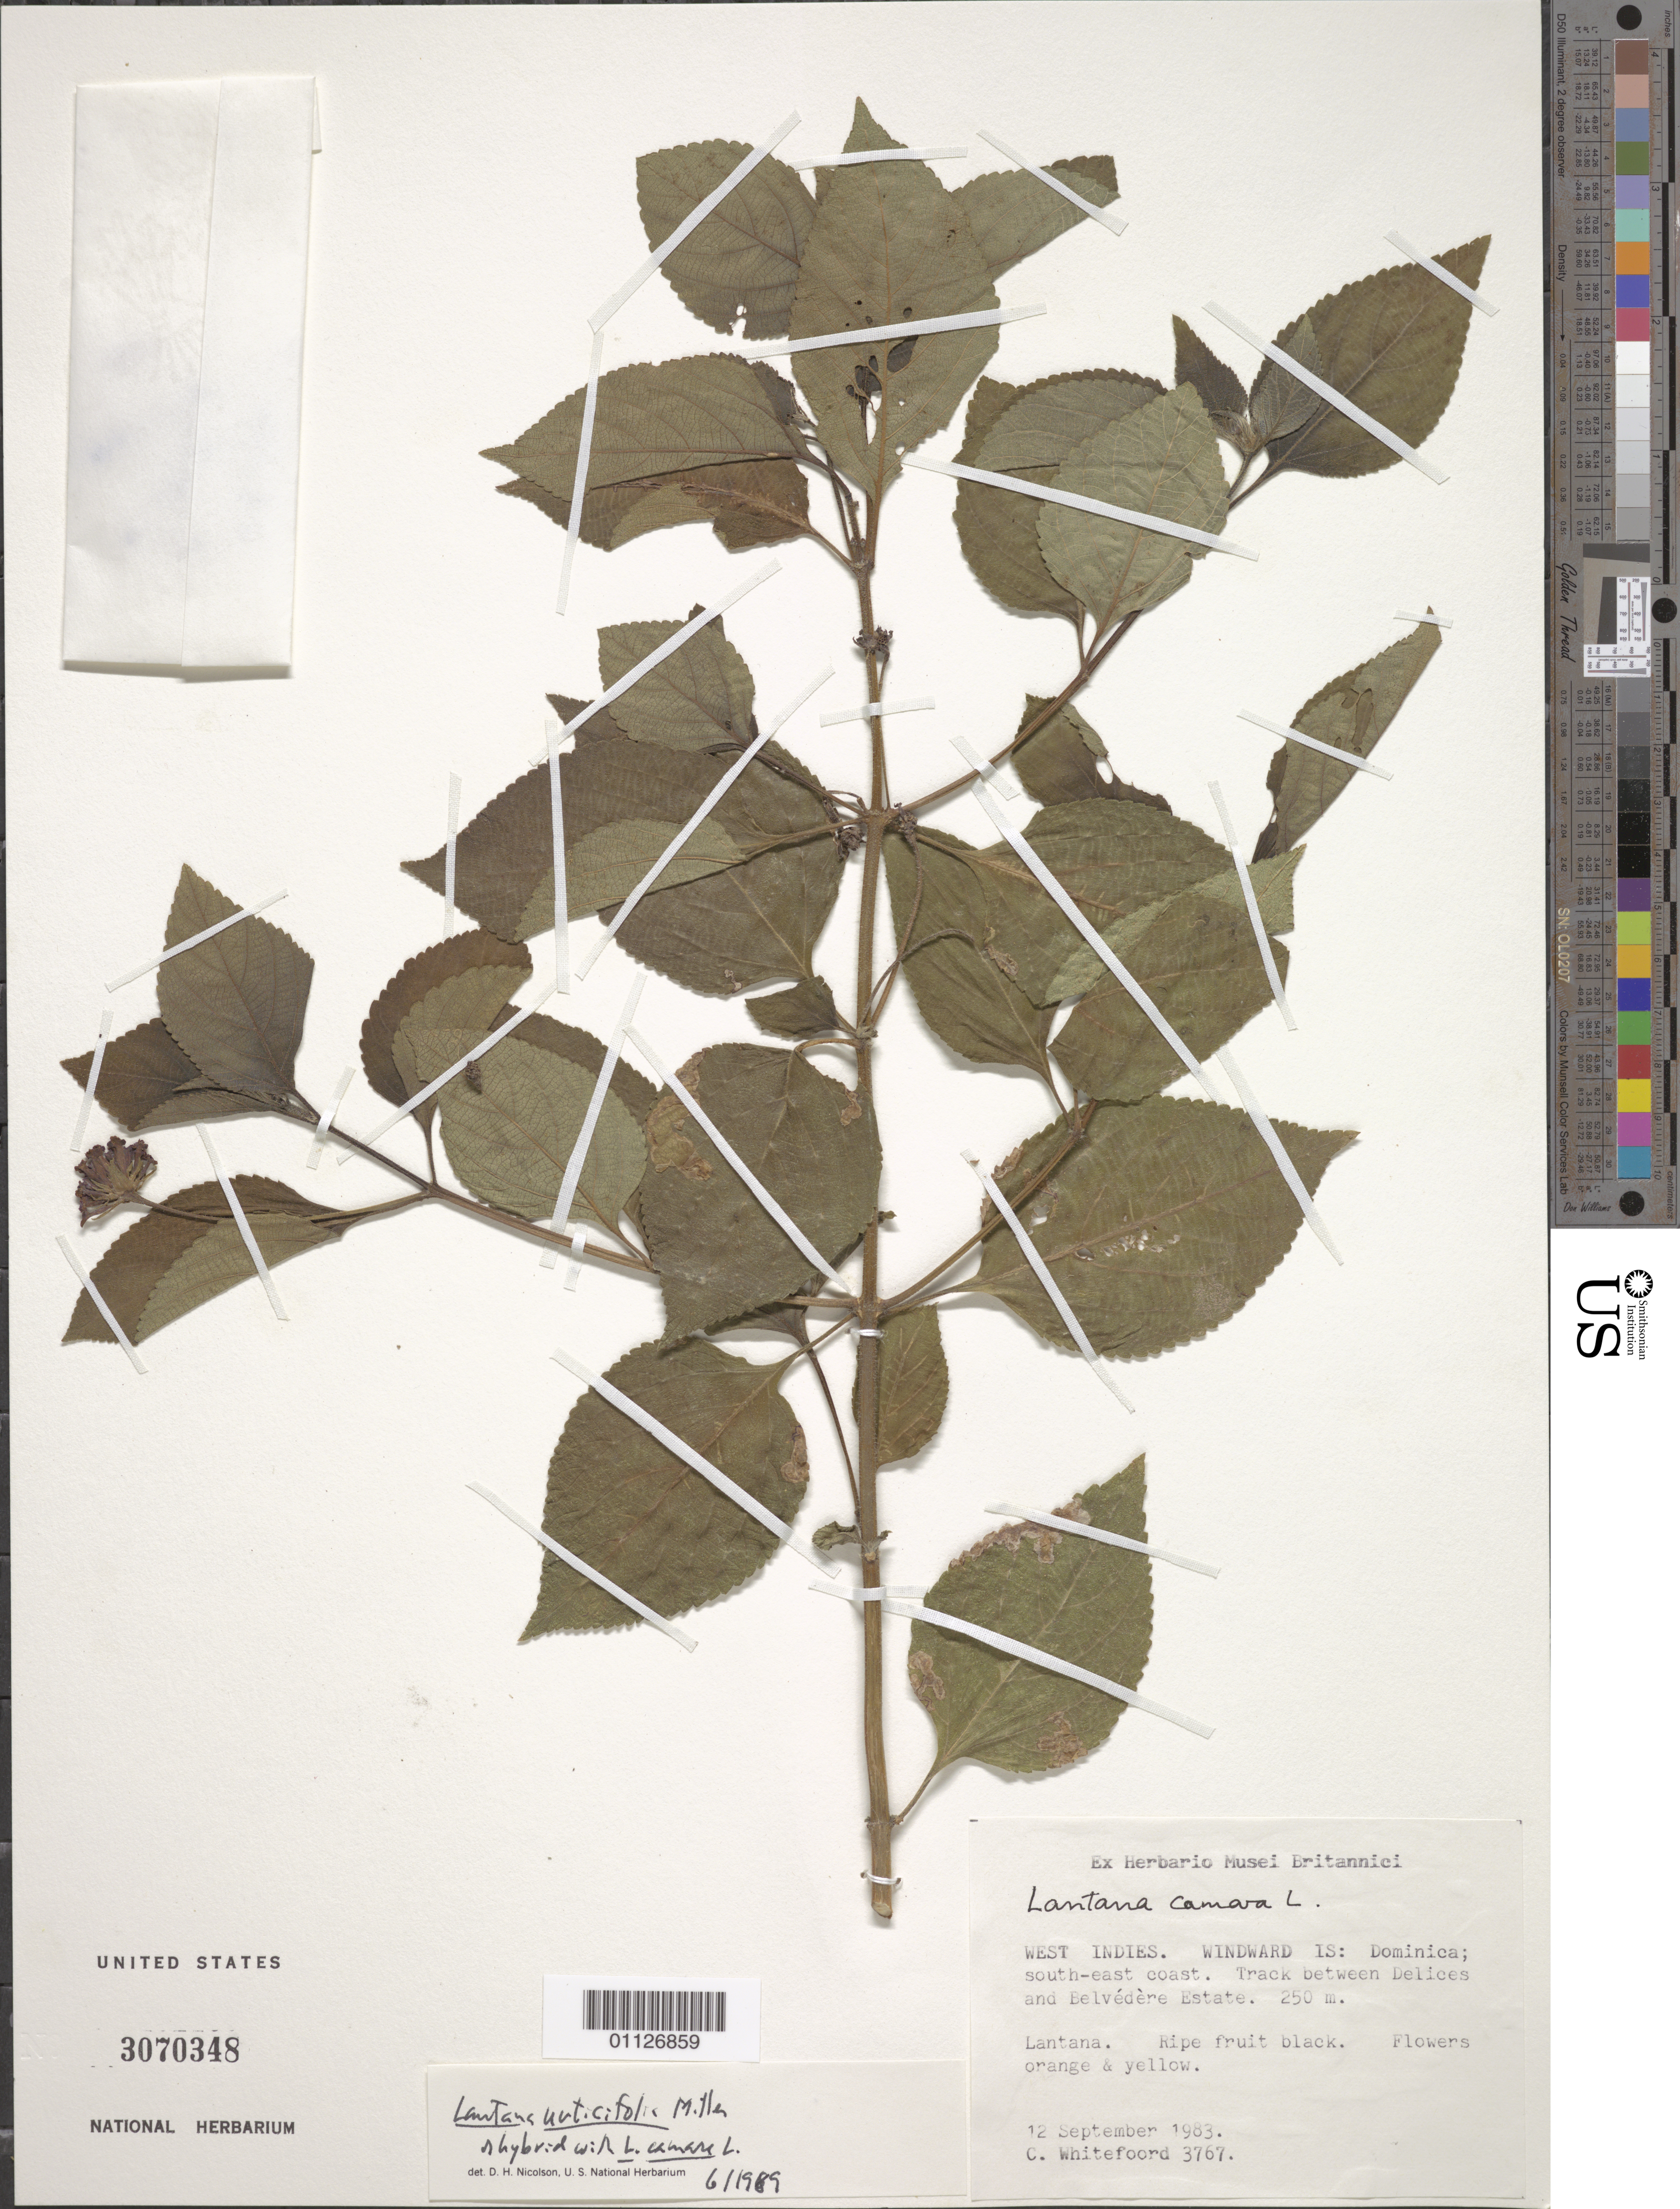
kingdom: Plantae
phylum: Tracheophyta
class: Magnoliopsida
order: Lamiales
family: Verbenaceae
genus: Lantana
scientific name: Lantana urticifolia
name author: Mill.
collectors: C. Whitefoord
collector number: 3767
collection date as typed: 12 Sep 1983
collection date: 1983-09-12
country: Dominica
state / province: St. Patrick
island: Dominica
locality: SE coast, track between Delices and Belvédère Estate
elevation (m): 250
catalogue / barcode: US 3070348